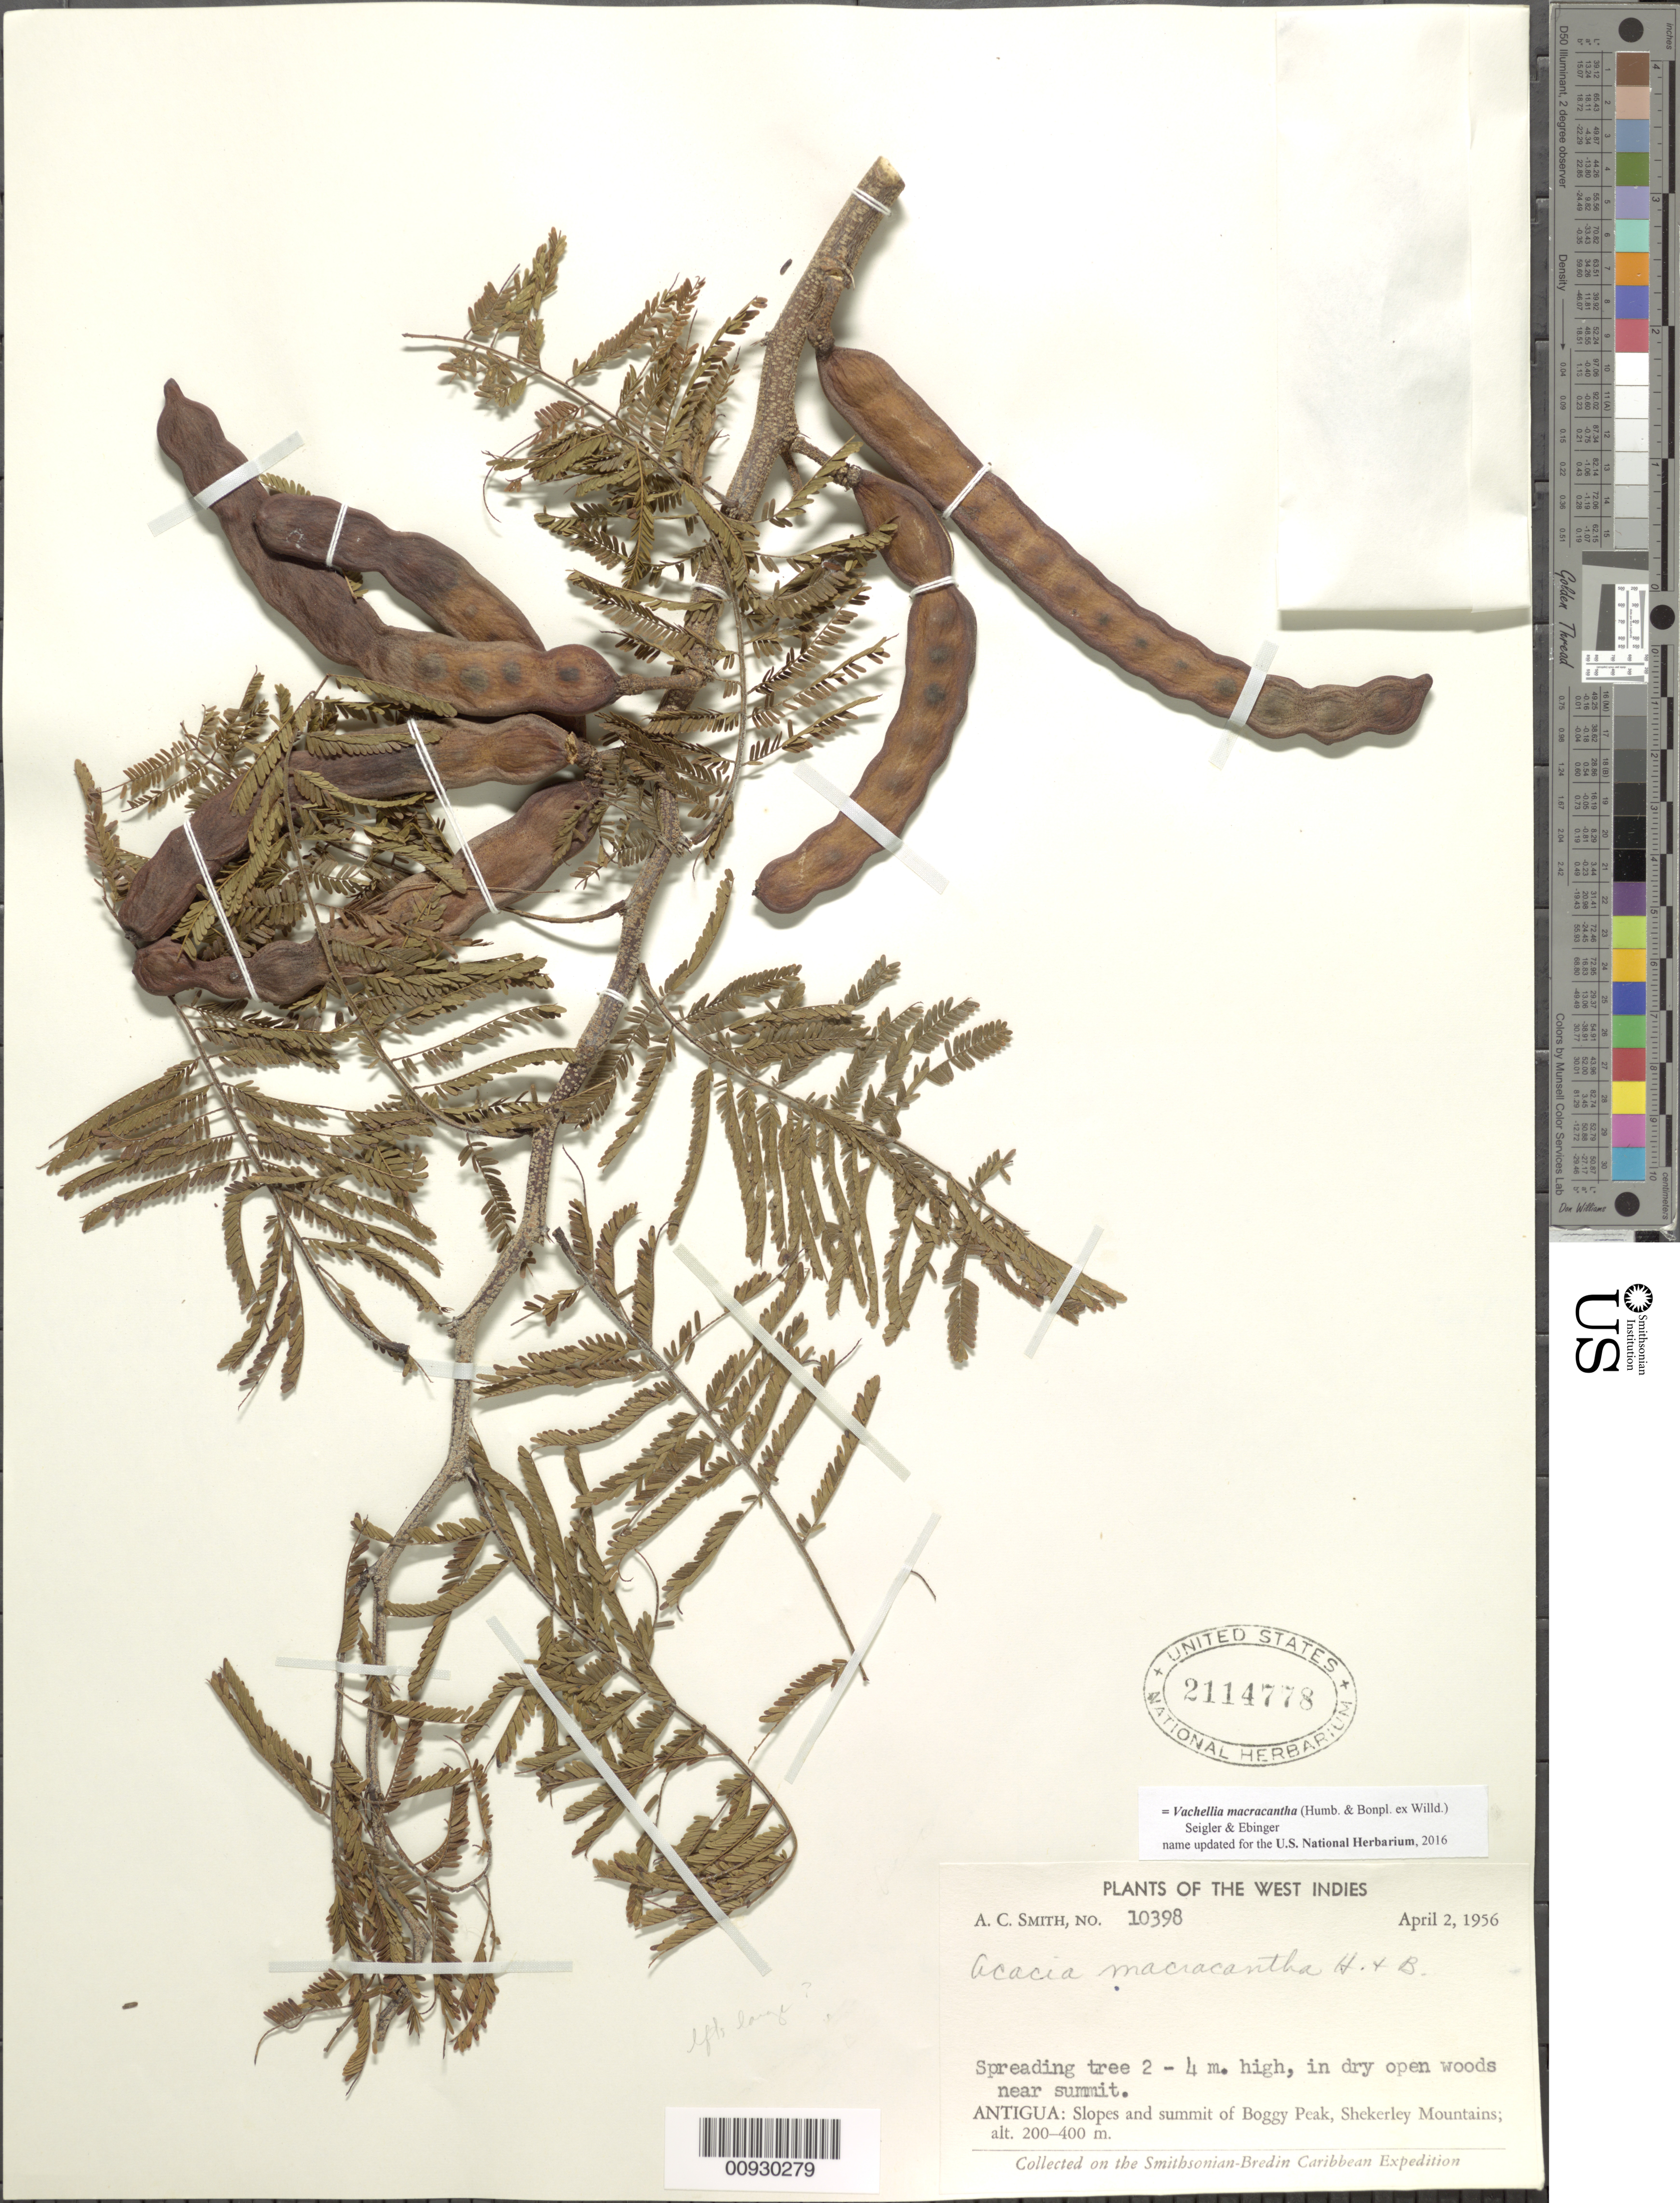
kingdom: Plantae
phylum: Tracheophyta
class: Magnoliopsida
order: Fabales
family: Fabaceae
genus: Vachellia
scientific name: Vachellia macracantha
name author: (Humb. & Bonpl. ex Willd.) Seigler & Ebinger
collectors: A. C. Smith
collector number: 10398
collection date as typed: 02 Apr 1956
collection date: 1956-04-02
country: Antigua and Barbuda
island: Antigua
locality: slopes and summit of Boggy Peak, Sherkerley Mountains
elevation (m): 200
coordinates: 0 N, 0 E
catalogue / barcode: US 2114778